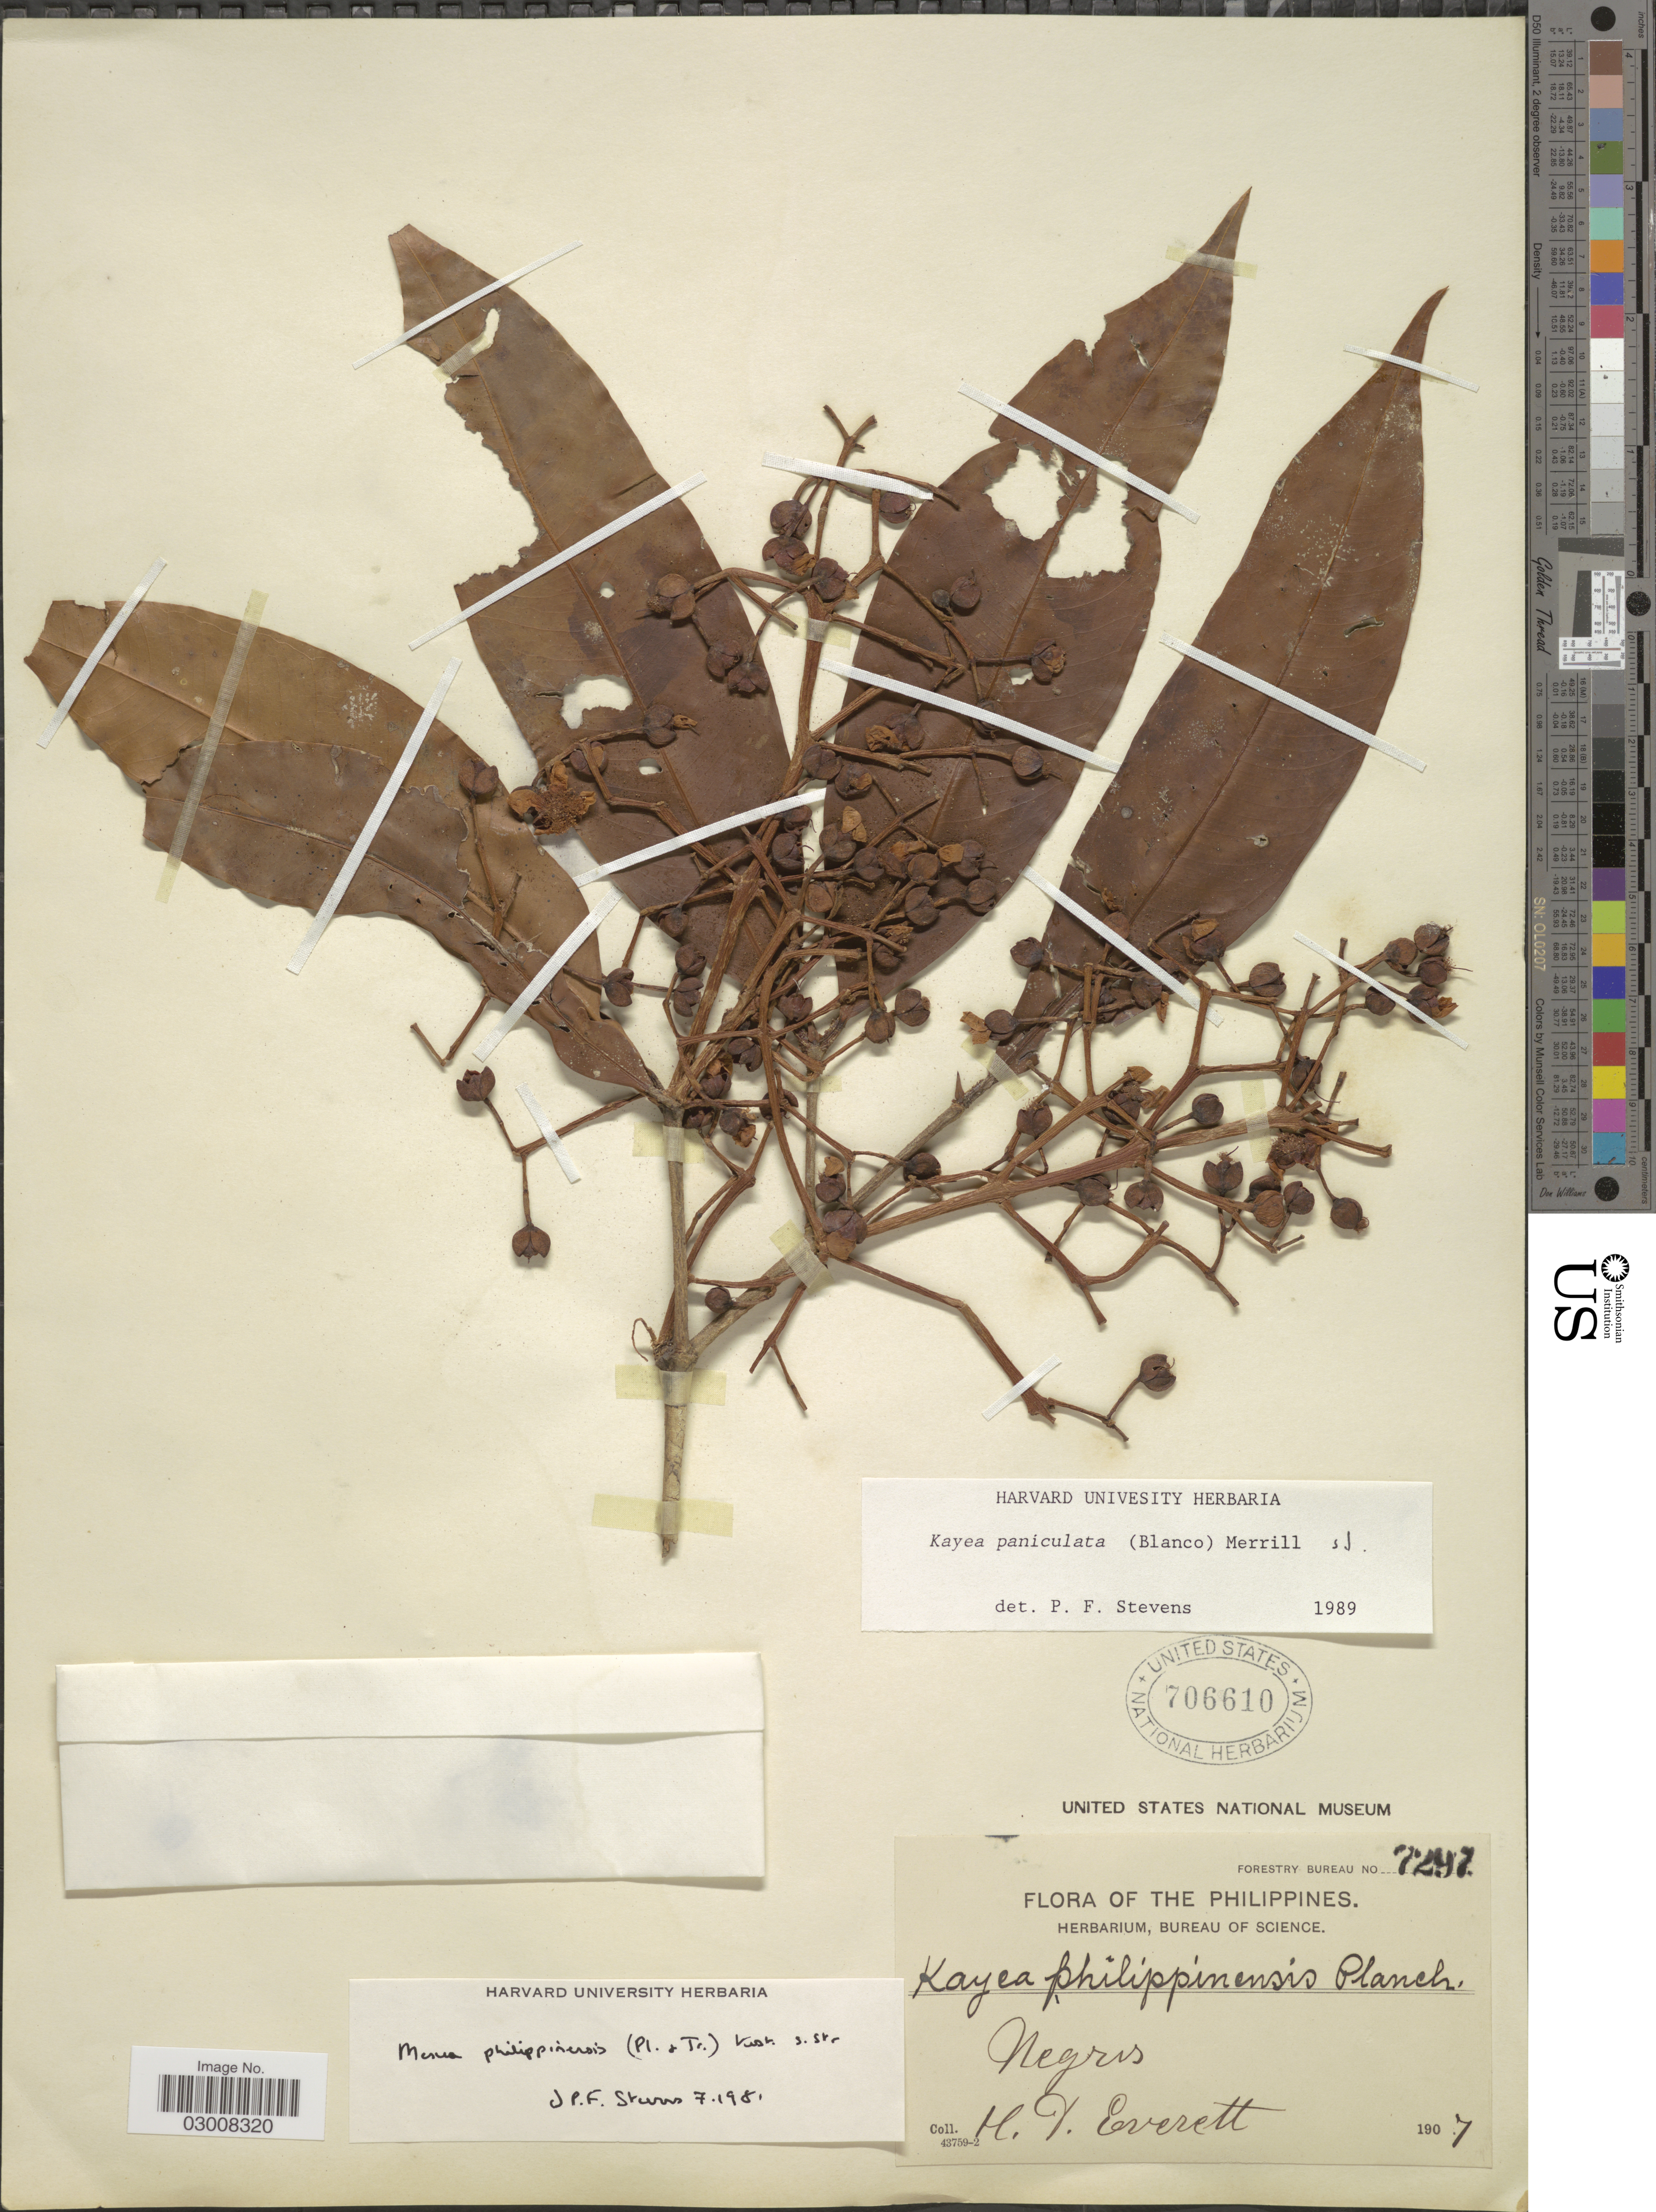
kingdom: Plantae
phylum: Tracheophyta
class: Magnoliopsida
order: Malpighiales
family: Calophyllaceae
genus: Kayea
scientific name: Kayea paniculata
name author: (Blanco) Merr.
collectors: H. Everett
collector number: Forestry Bureau 7297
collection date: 1907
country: Philippines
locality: Negros.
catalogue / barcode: US 706610